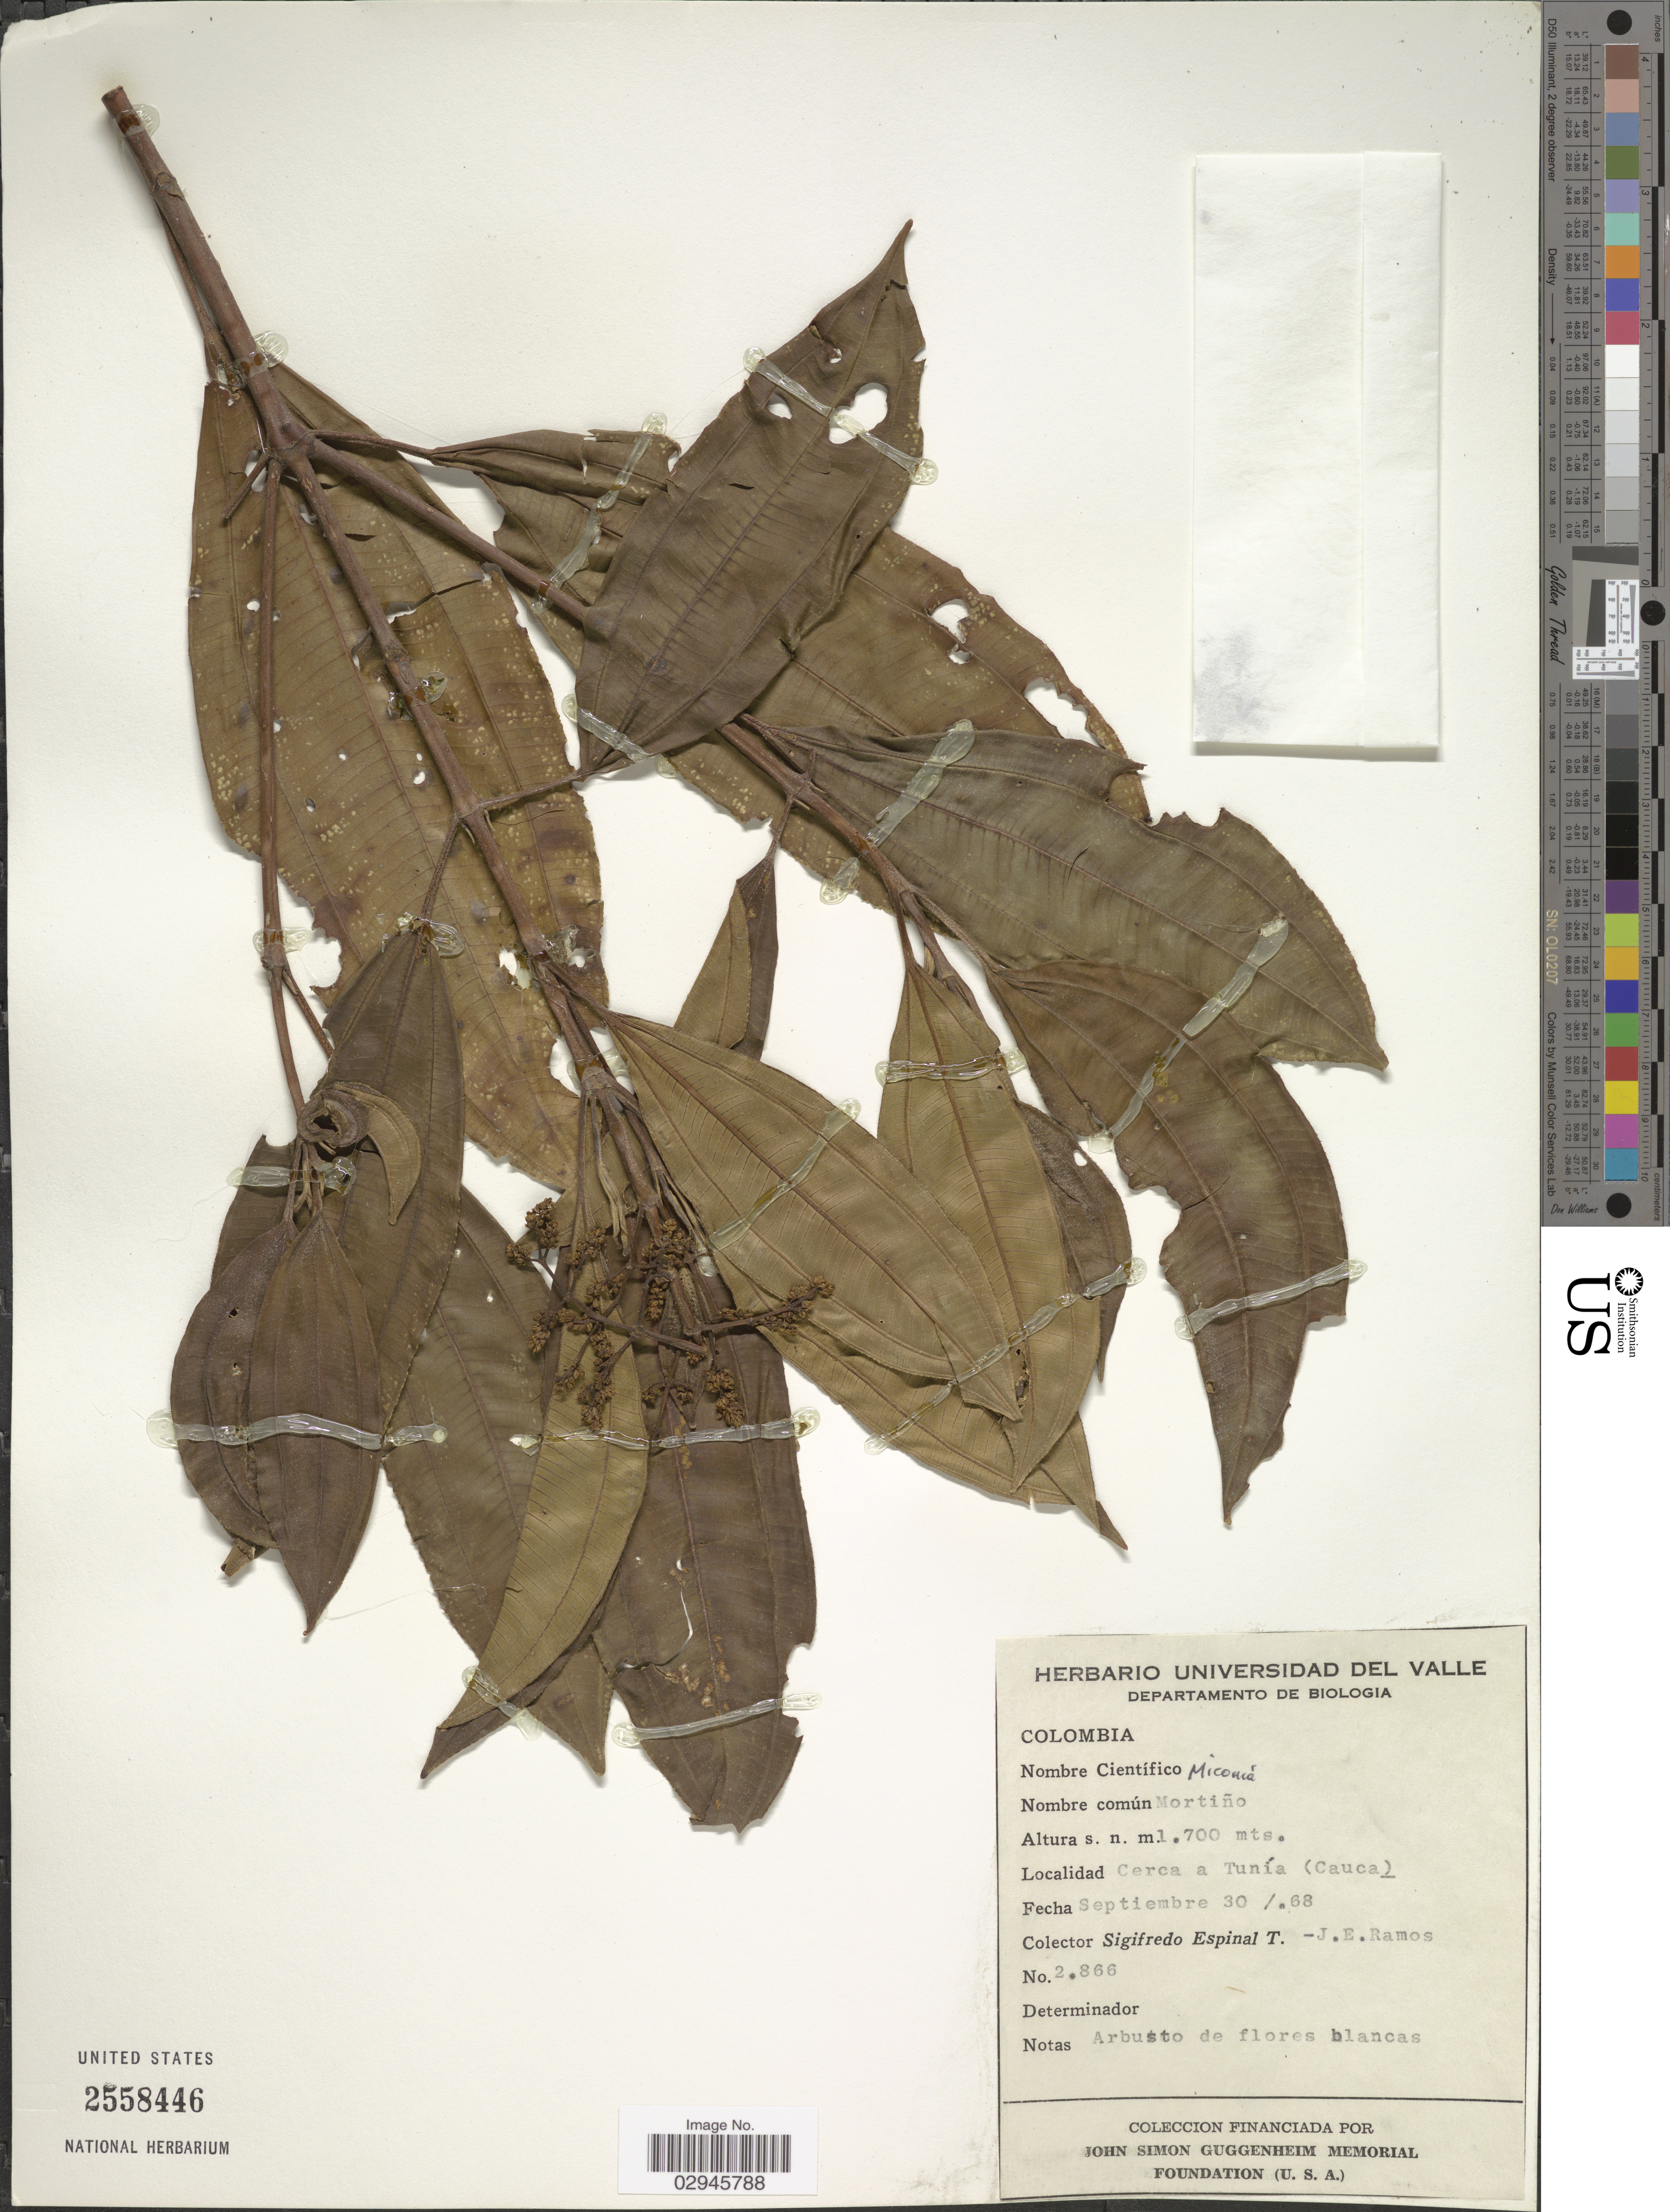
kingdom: Plantae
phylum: Tracheophyta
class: Magnoliopsida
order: Myrtales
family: Melastomataceae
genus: Miconia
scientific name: Miconia sp.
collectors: L. S. Espinal & J. E. Ramos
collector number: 2866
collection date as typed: Transcribed d/m/y: 30/9/68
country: Colombia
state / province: Cauca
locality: Cerca a Tunía - Cauca.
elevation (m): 1700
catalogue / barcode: US 2558446